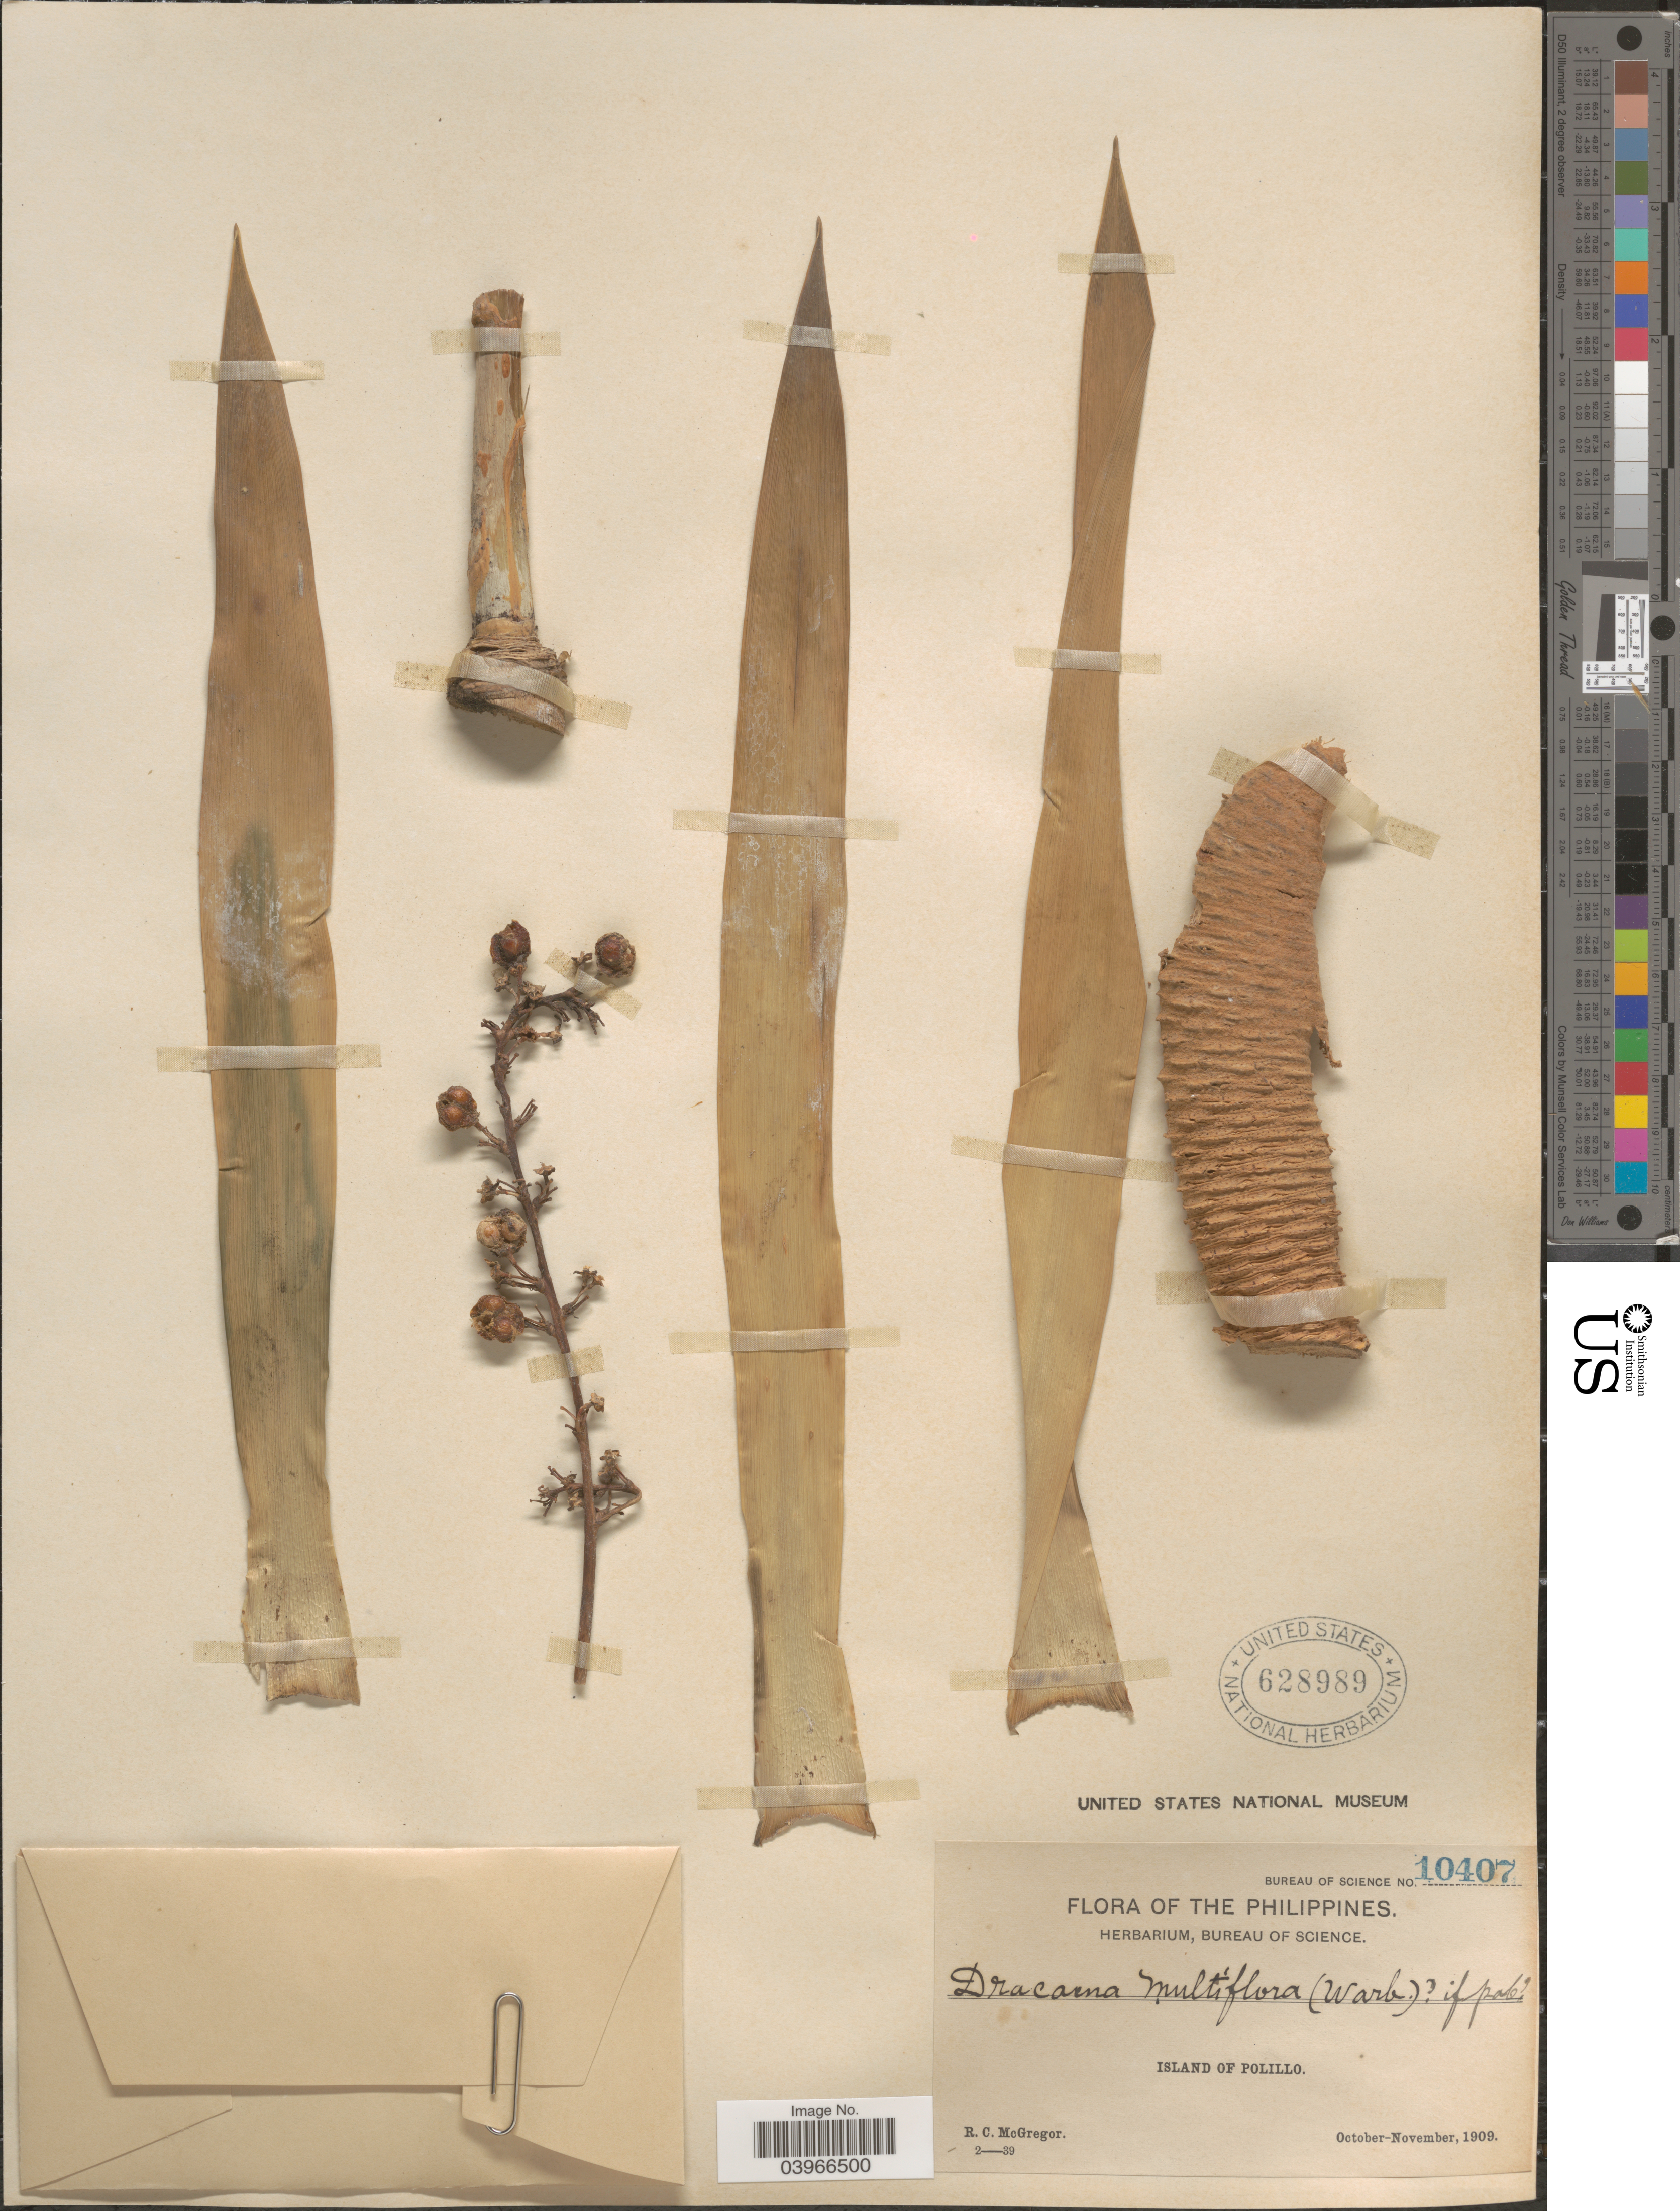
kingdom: Plantae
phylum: Tracheophyta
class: Liliopsida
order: Asparagales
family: Asparagaceae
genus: Dracaena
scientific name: Dracaena multiflora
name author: Warb. ex Sarasin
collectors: R. C. McGregor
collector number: Bureau of Science 10407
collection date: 1909-10/1909-11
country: Philippines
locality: Island of Polillo.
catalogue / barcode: US 628989